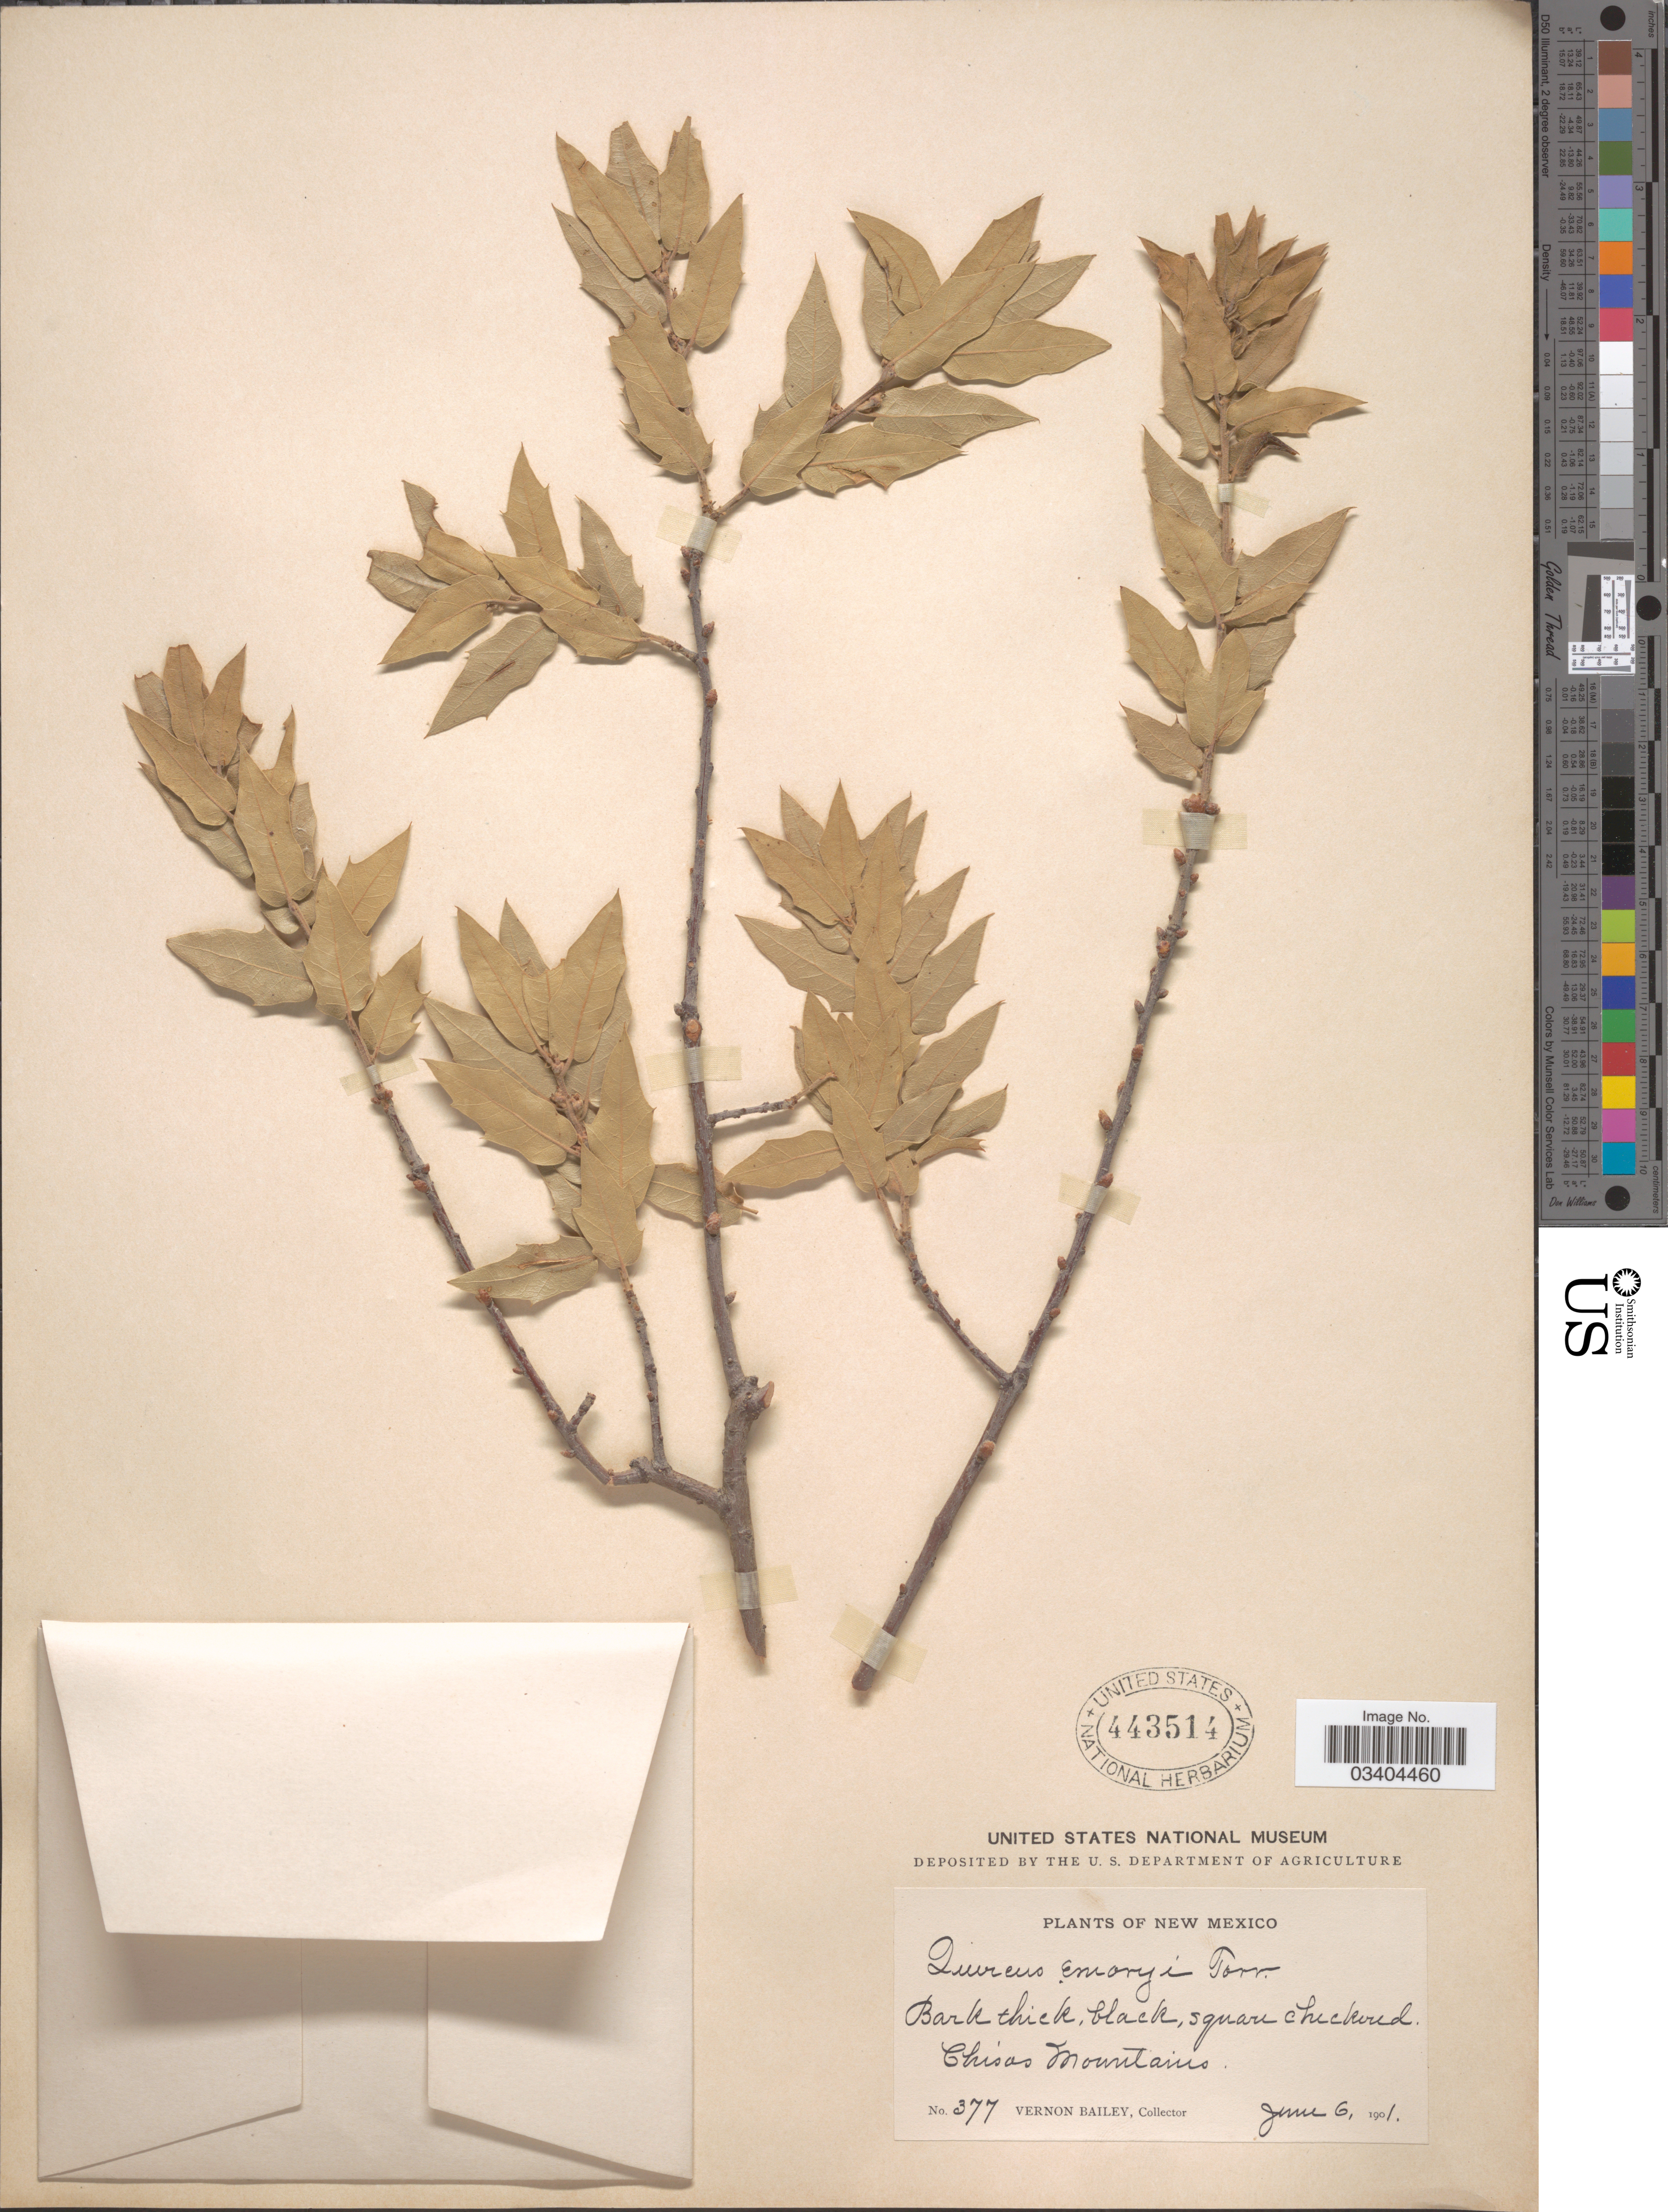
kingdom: Plantae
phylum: Tracheophyta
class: Magnoliopsida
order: Fagales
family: Fagaceae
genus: Quercus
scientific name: Quercus emoryi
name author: Torr. in Emory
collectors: V. O. Bailey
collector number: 377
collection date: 1901-06-06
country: United States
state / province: New Mexico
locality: Bark thick, black, square chickered Chisos Mountains.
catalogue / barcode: US 443514